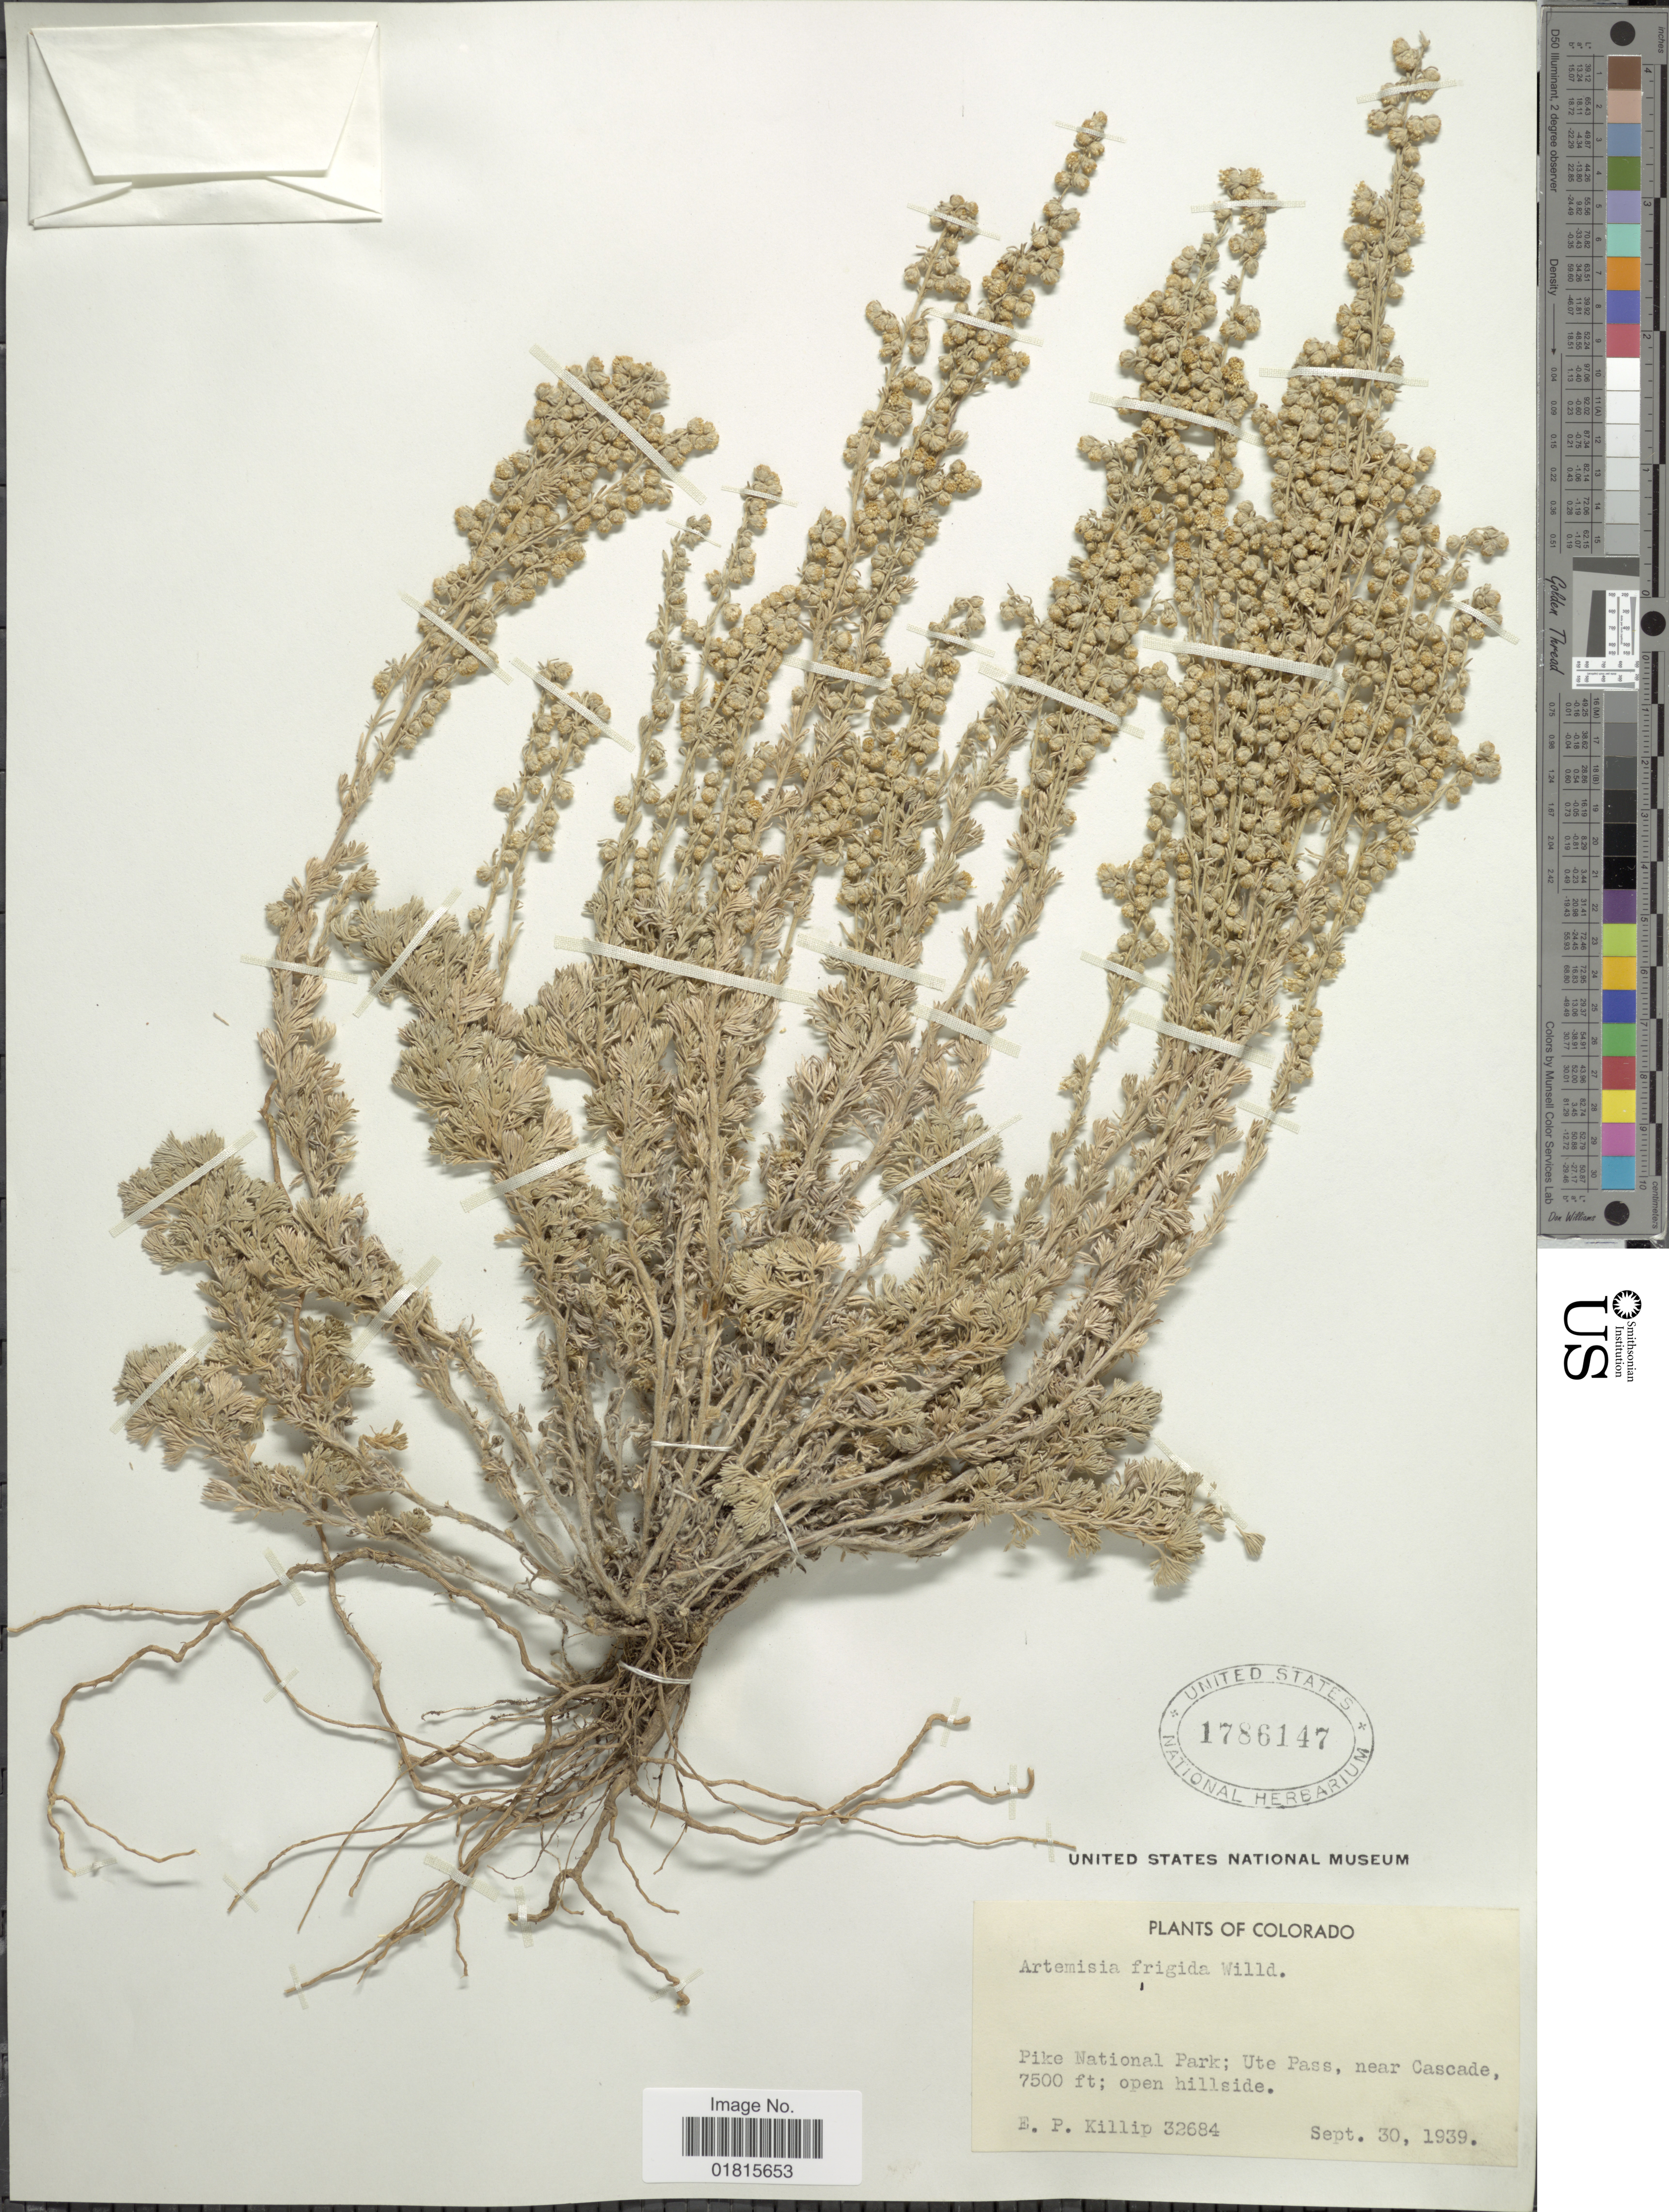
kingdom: Plantae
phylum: Tracheophyta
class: Magnoliopsida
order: Asterales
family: Asteraceae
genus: Artemisia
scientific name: Artemisia frigida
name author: Willd.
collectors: E. P. Killip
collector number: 32684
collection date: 1939-09-30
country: United States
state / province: Colorado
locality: Pike National Park; Ute Pass, near Cascade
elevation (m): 2286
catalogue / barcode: US 1786147